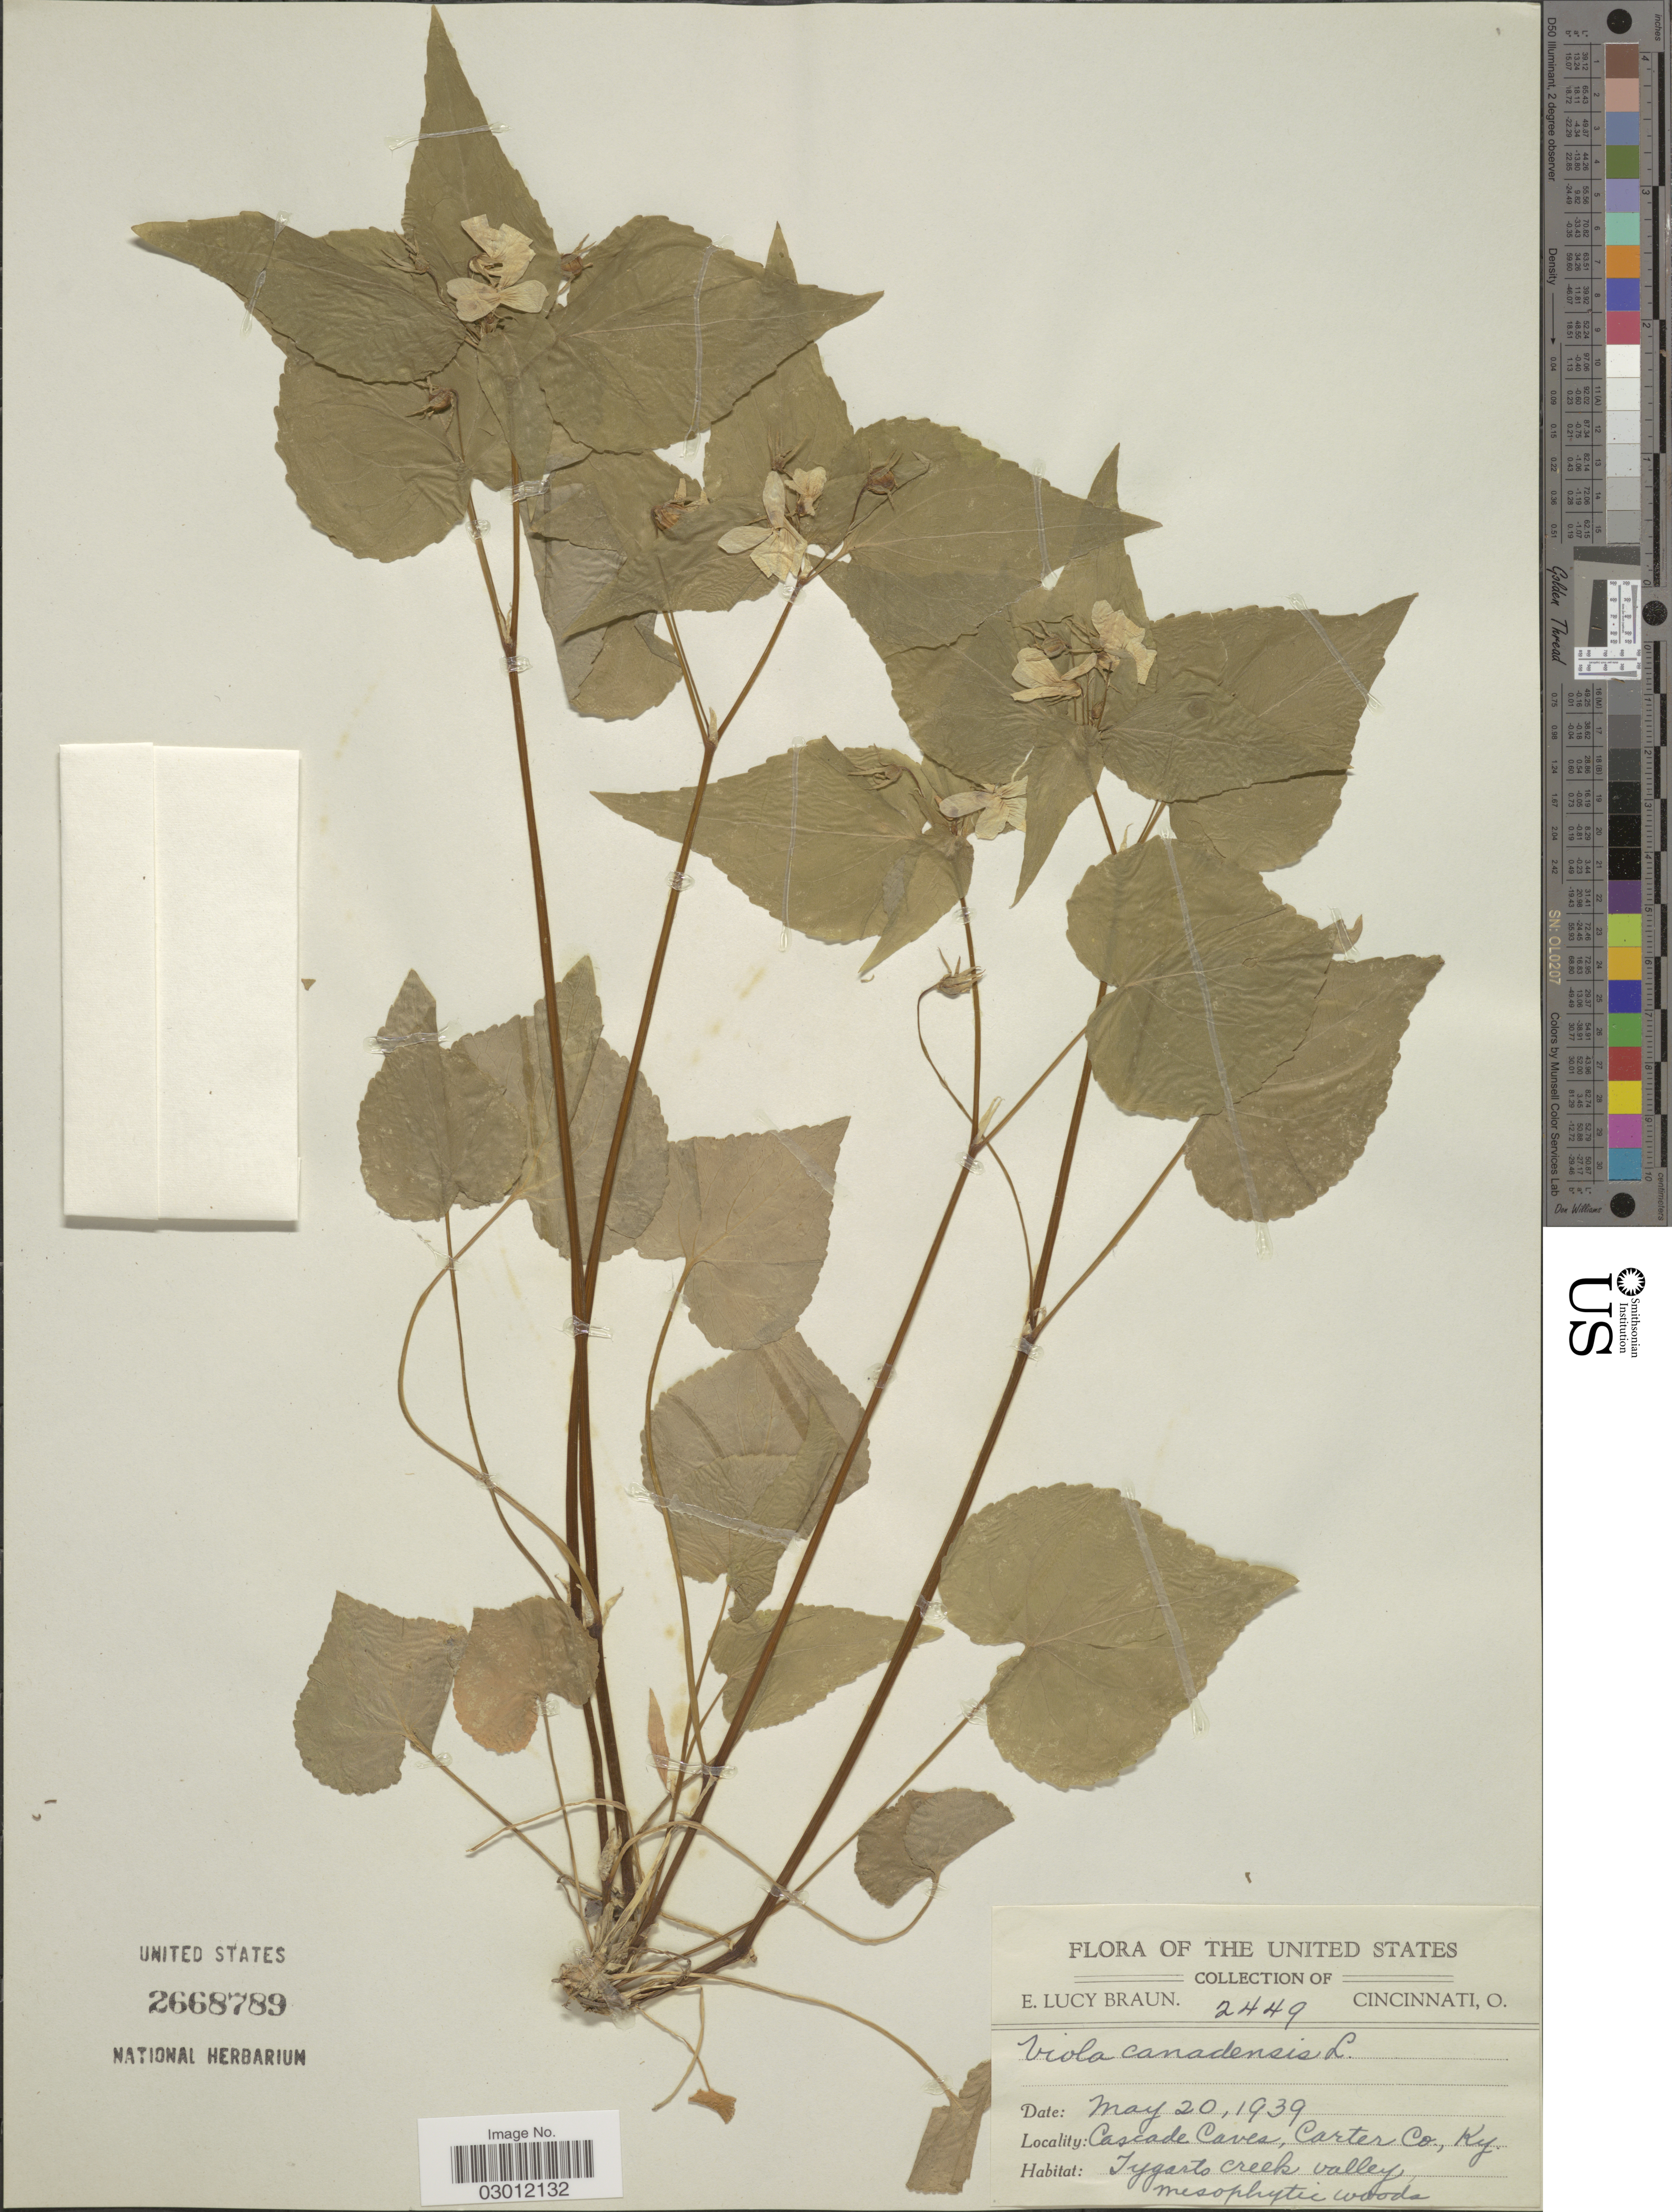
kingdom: Plantae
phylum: Tracheophyta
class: Magnoliopsida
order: Malpighiales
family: Violaceae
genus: Viola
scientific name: Viola canadensis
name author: L.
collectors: E. L. Braun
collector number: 2449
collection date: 1939-05-20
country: United States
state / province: Kentucky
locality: Cascade Caves, Carter Co., Ky. Tygarts Creek valley.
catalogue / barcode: US 2668789